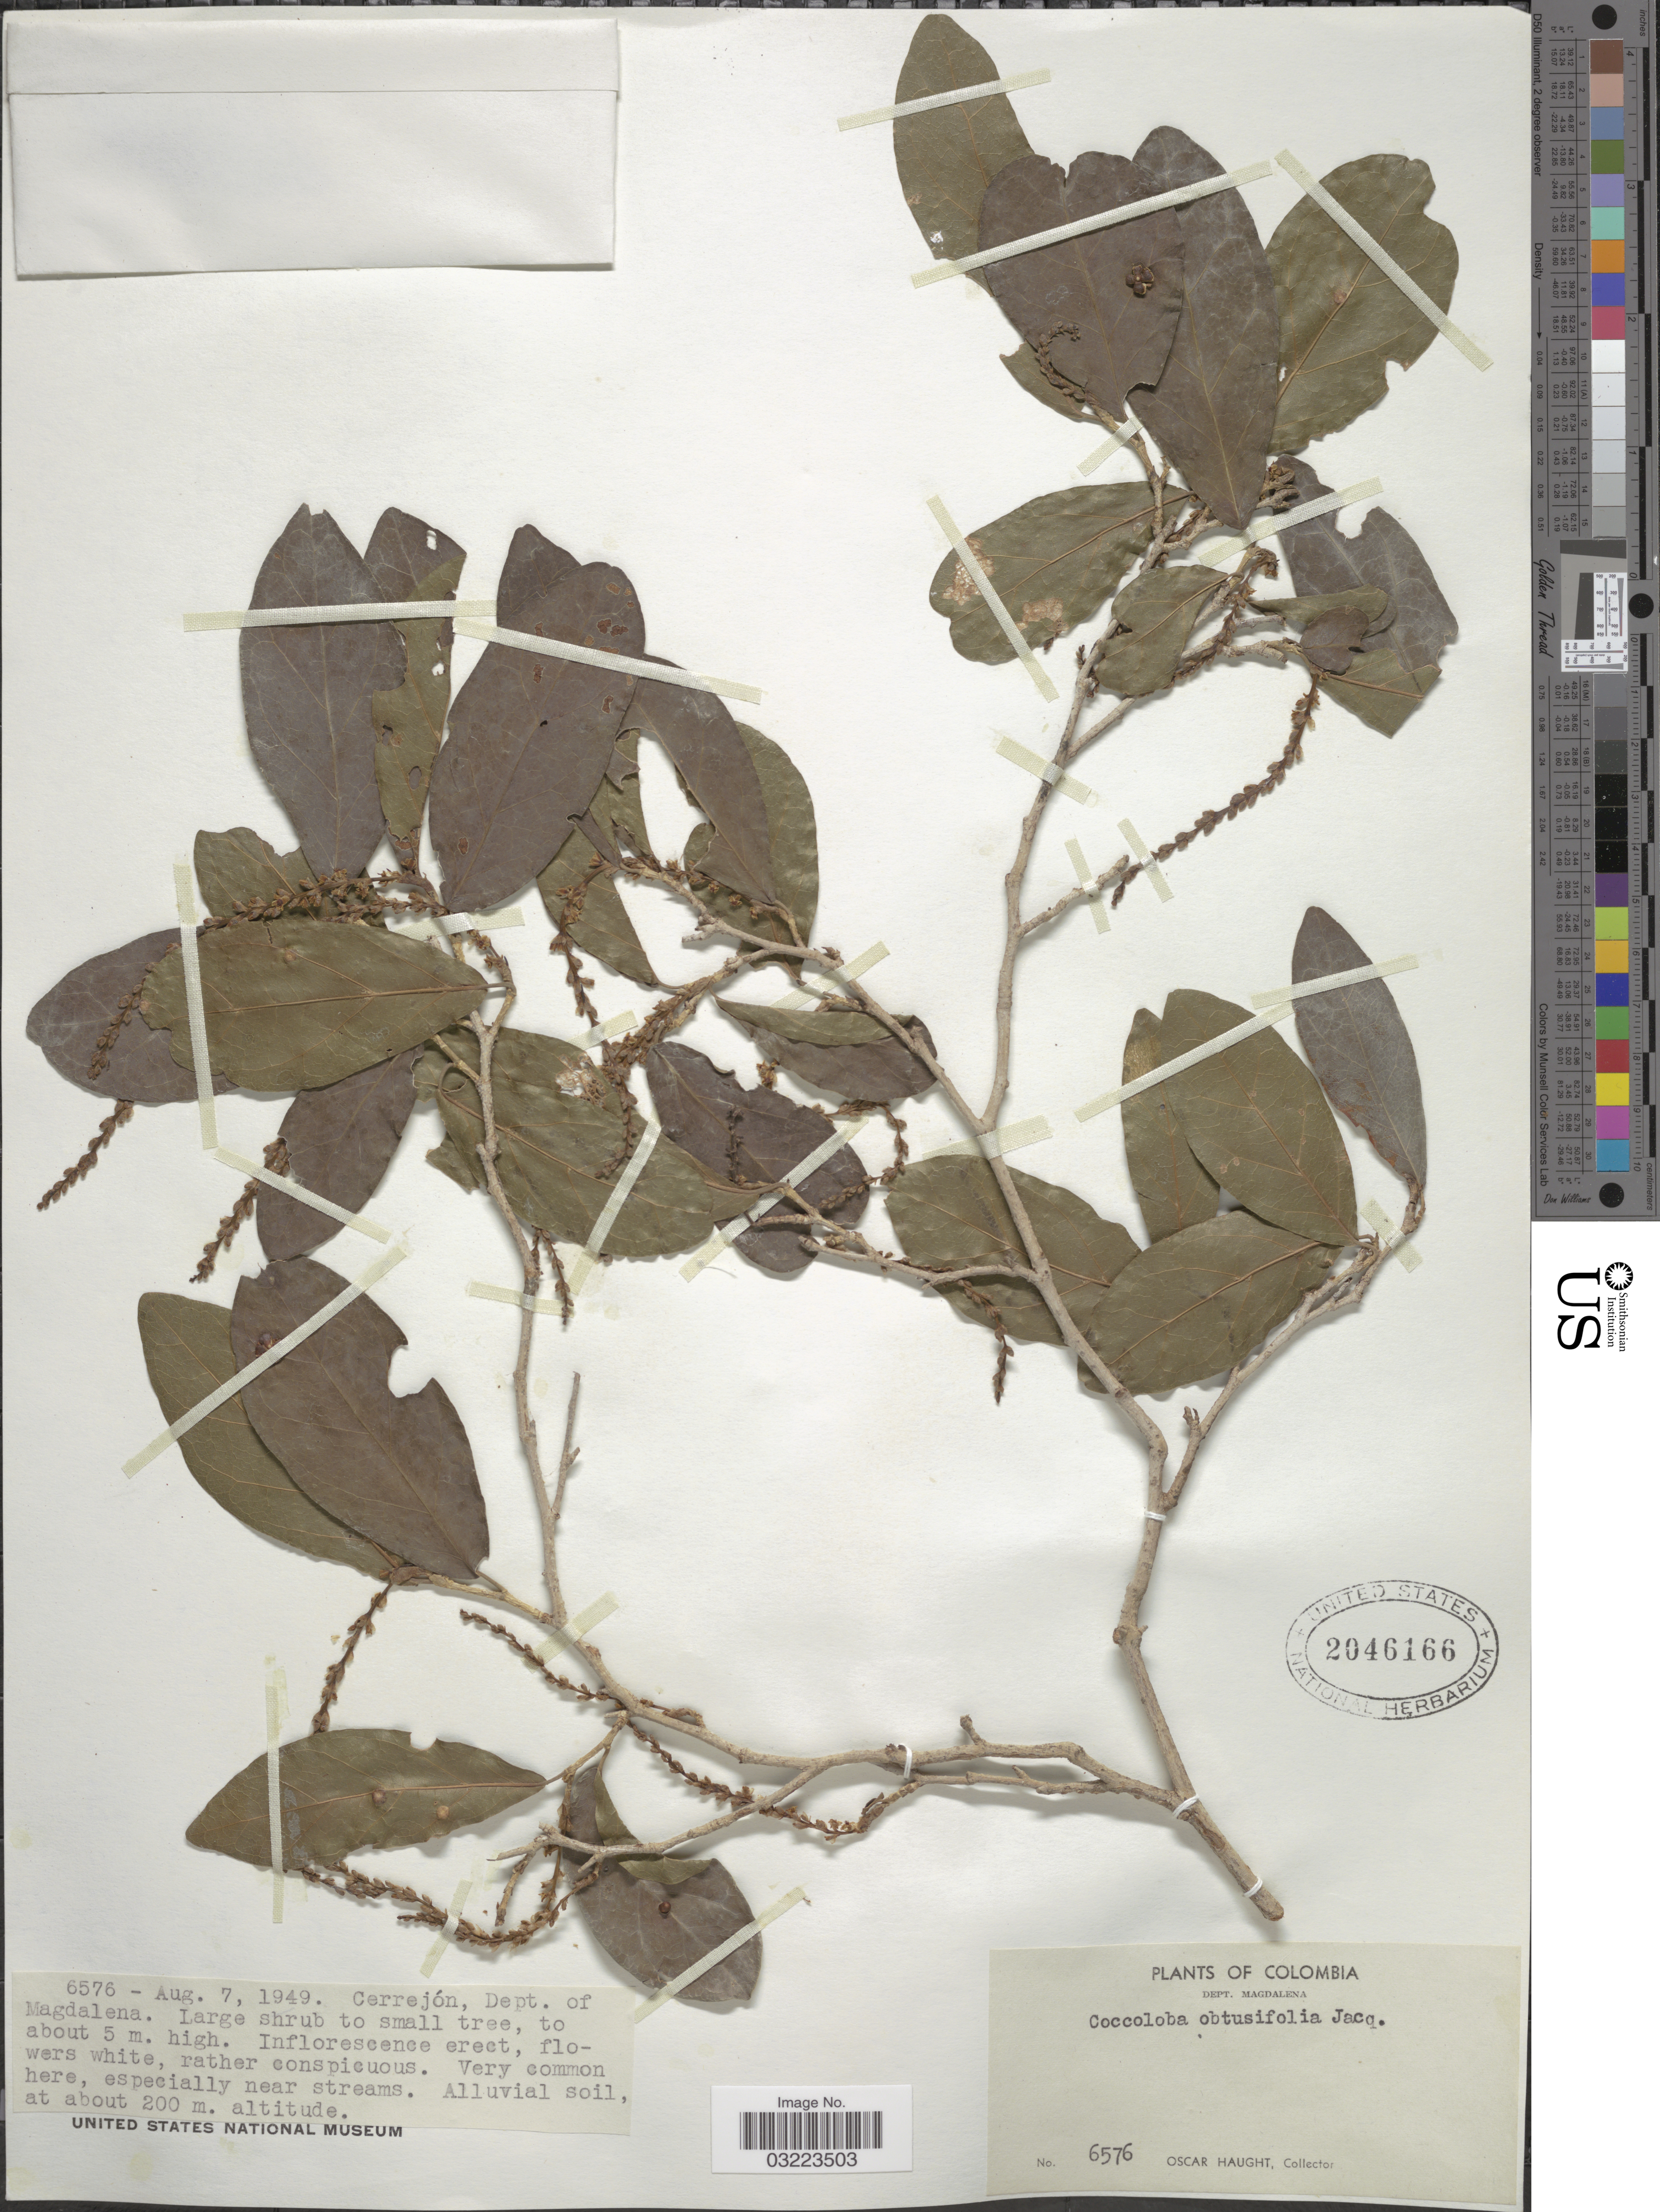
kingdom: Plantae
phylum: Tracheophyta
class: Magnoliopsida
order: Caryophyllales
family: Polygonaceae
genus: Coccoloba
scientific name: Coccoloba obtusifolia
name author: Jacq.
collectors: O. L. Haught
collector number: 6576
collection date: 1949-08-07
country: Colombia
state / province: Magdalena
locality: Cerrejón, Dept. of Magdalena.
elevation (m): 200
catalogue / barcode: US 2046166